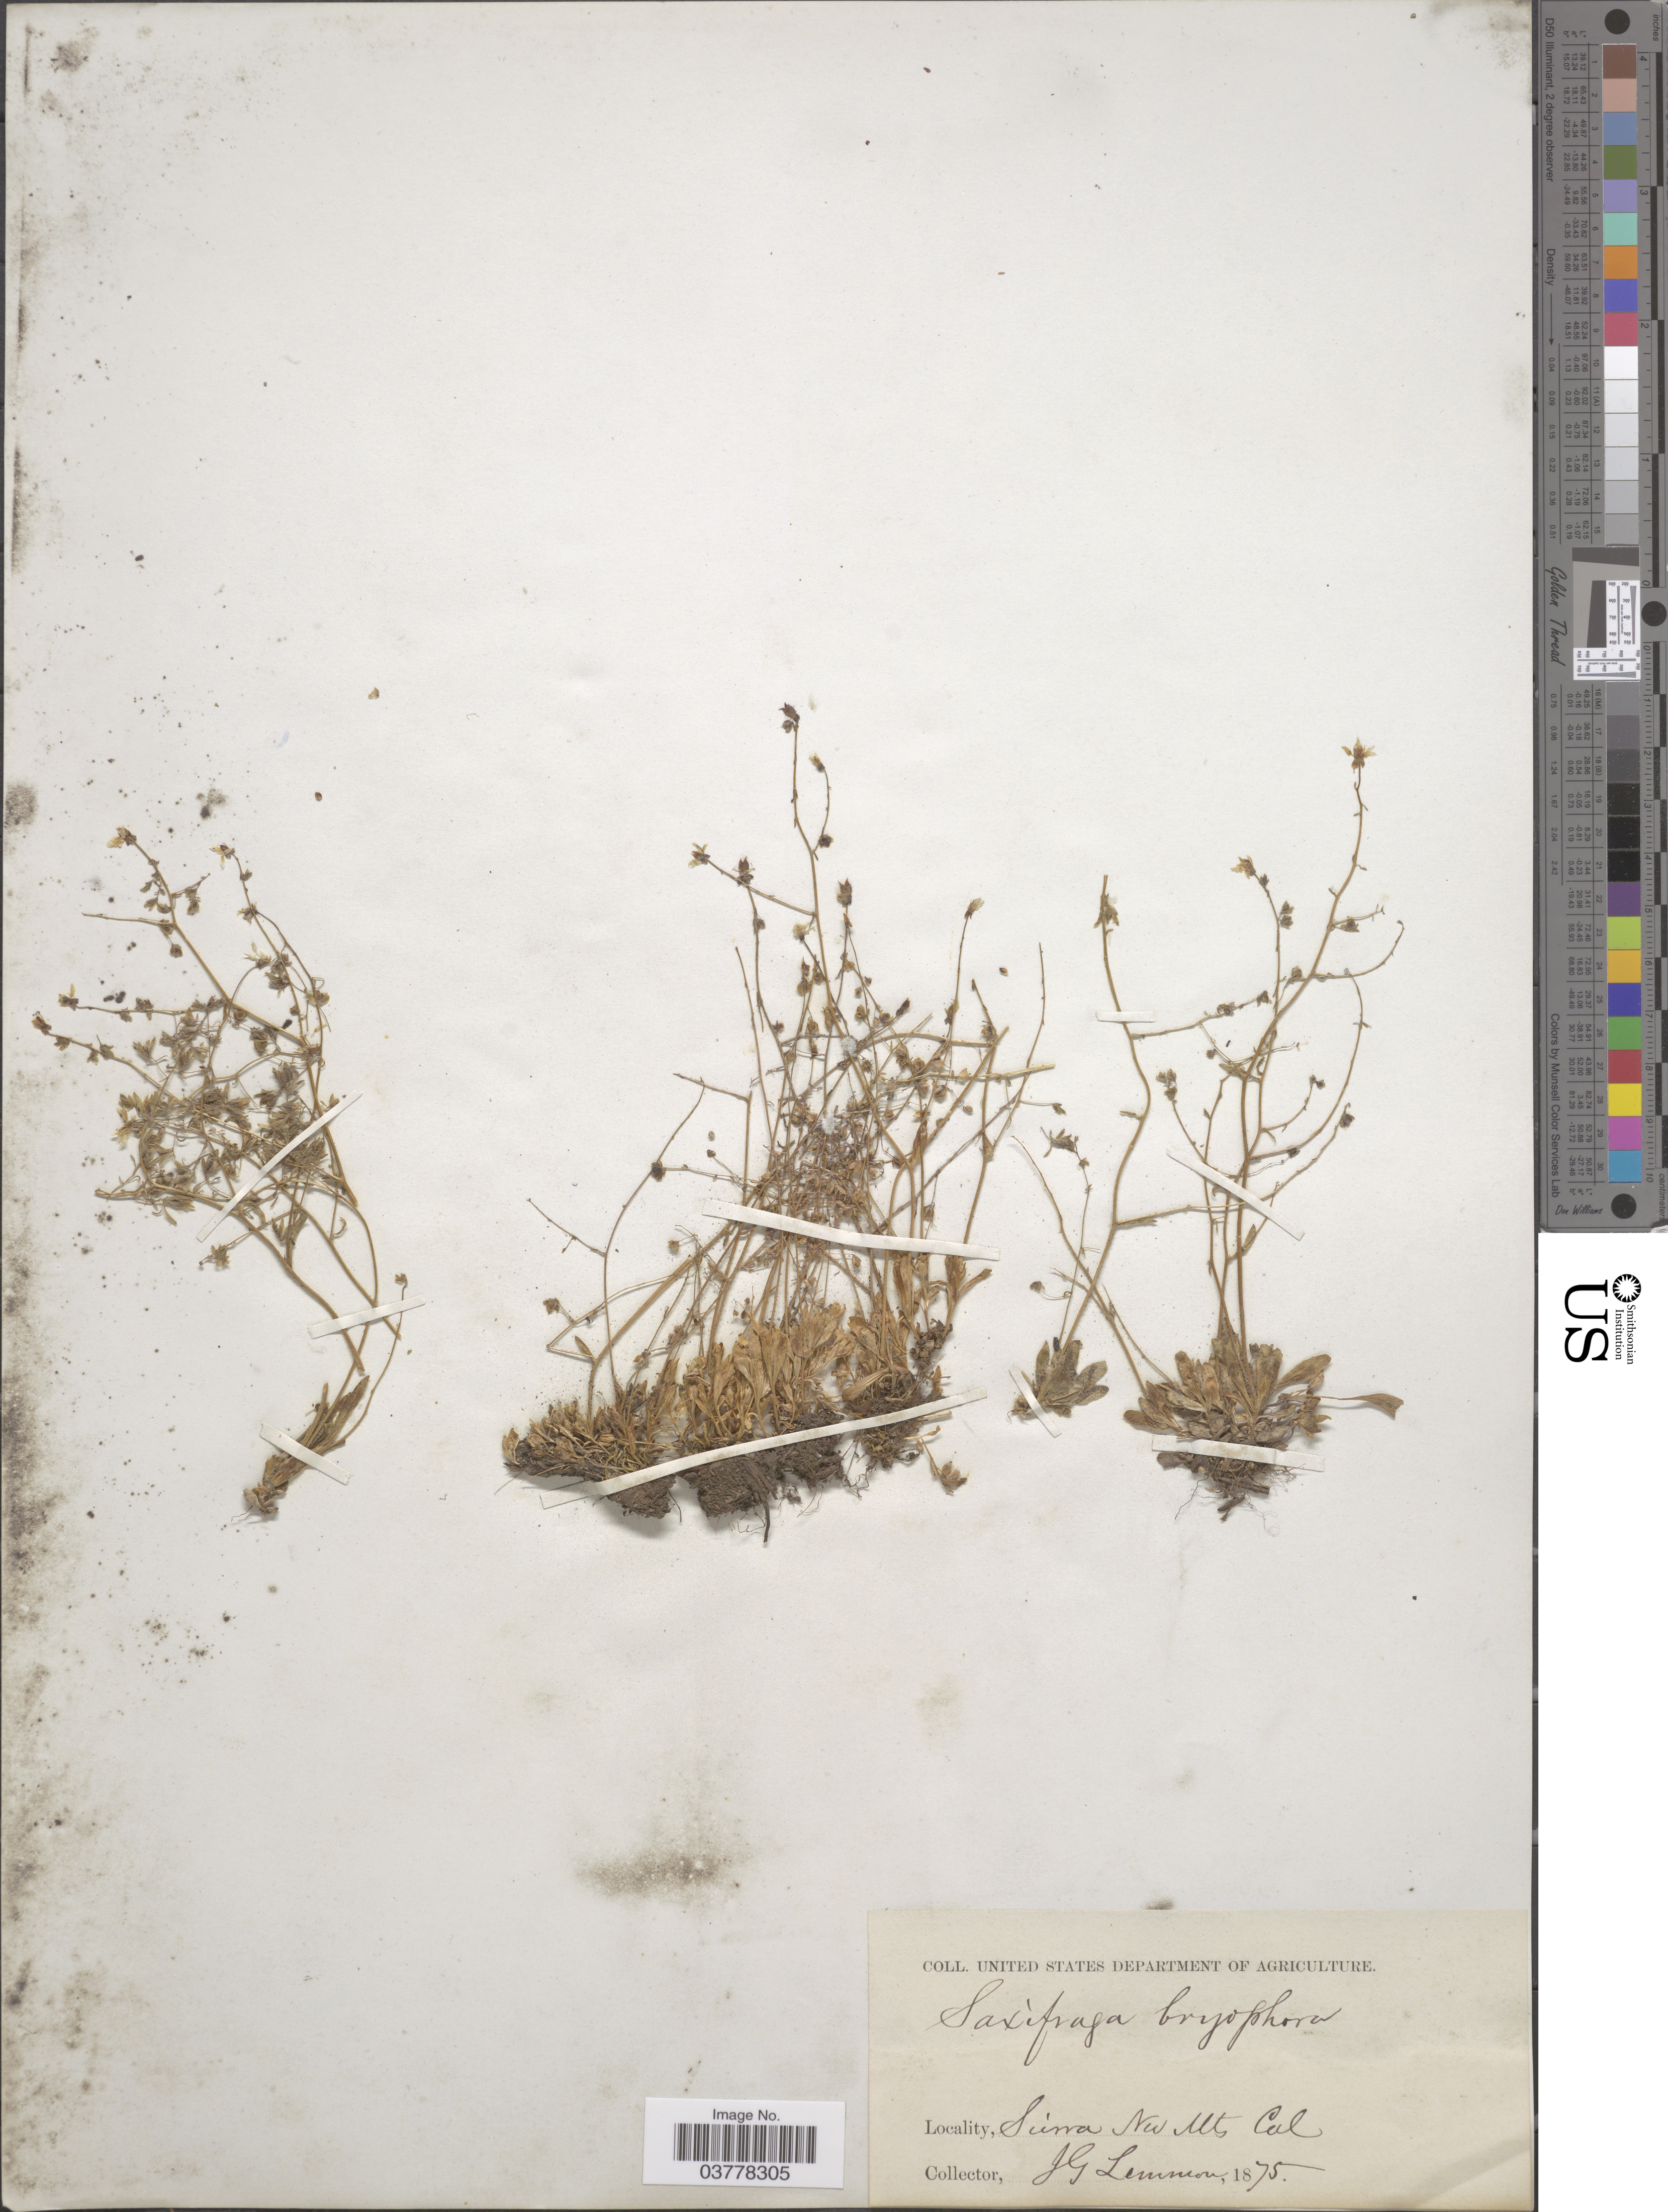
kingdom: Plantae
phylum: Tracheophyta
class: Magnoliopsida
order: Saxifragales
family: Saxifragaceae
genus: Micranthes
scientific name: Micranthes bryophora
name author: (A. Gray) Brouillet & Gornall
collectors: J. Lemmon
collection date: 1875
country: United States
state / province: California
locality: Sierra Nev Mts.